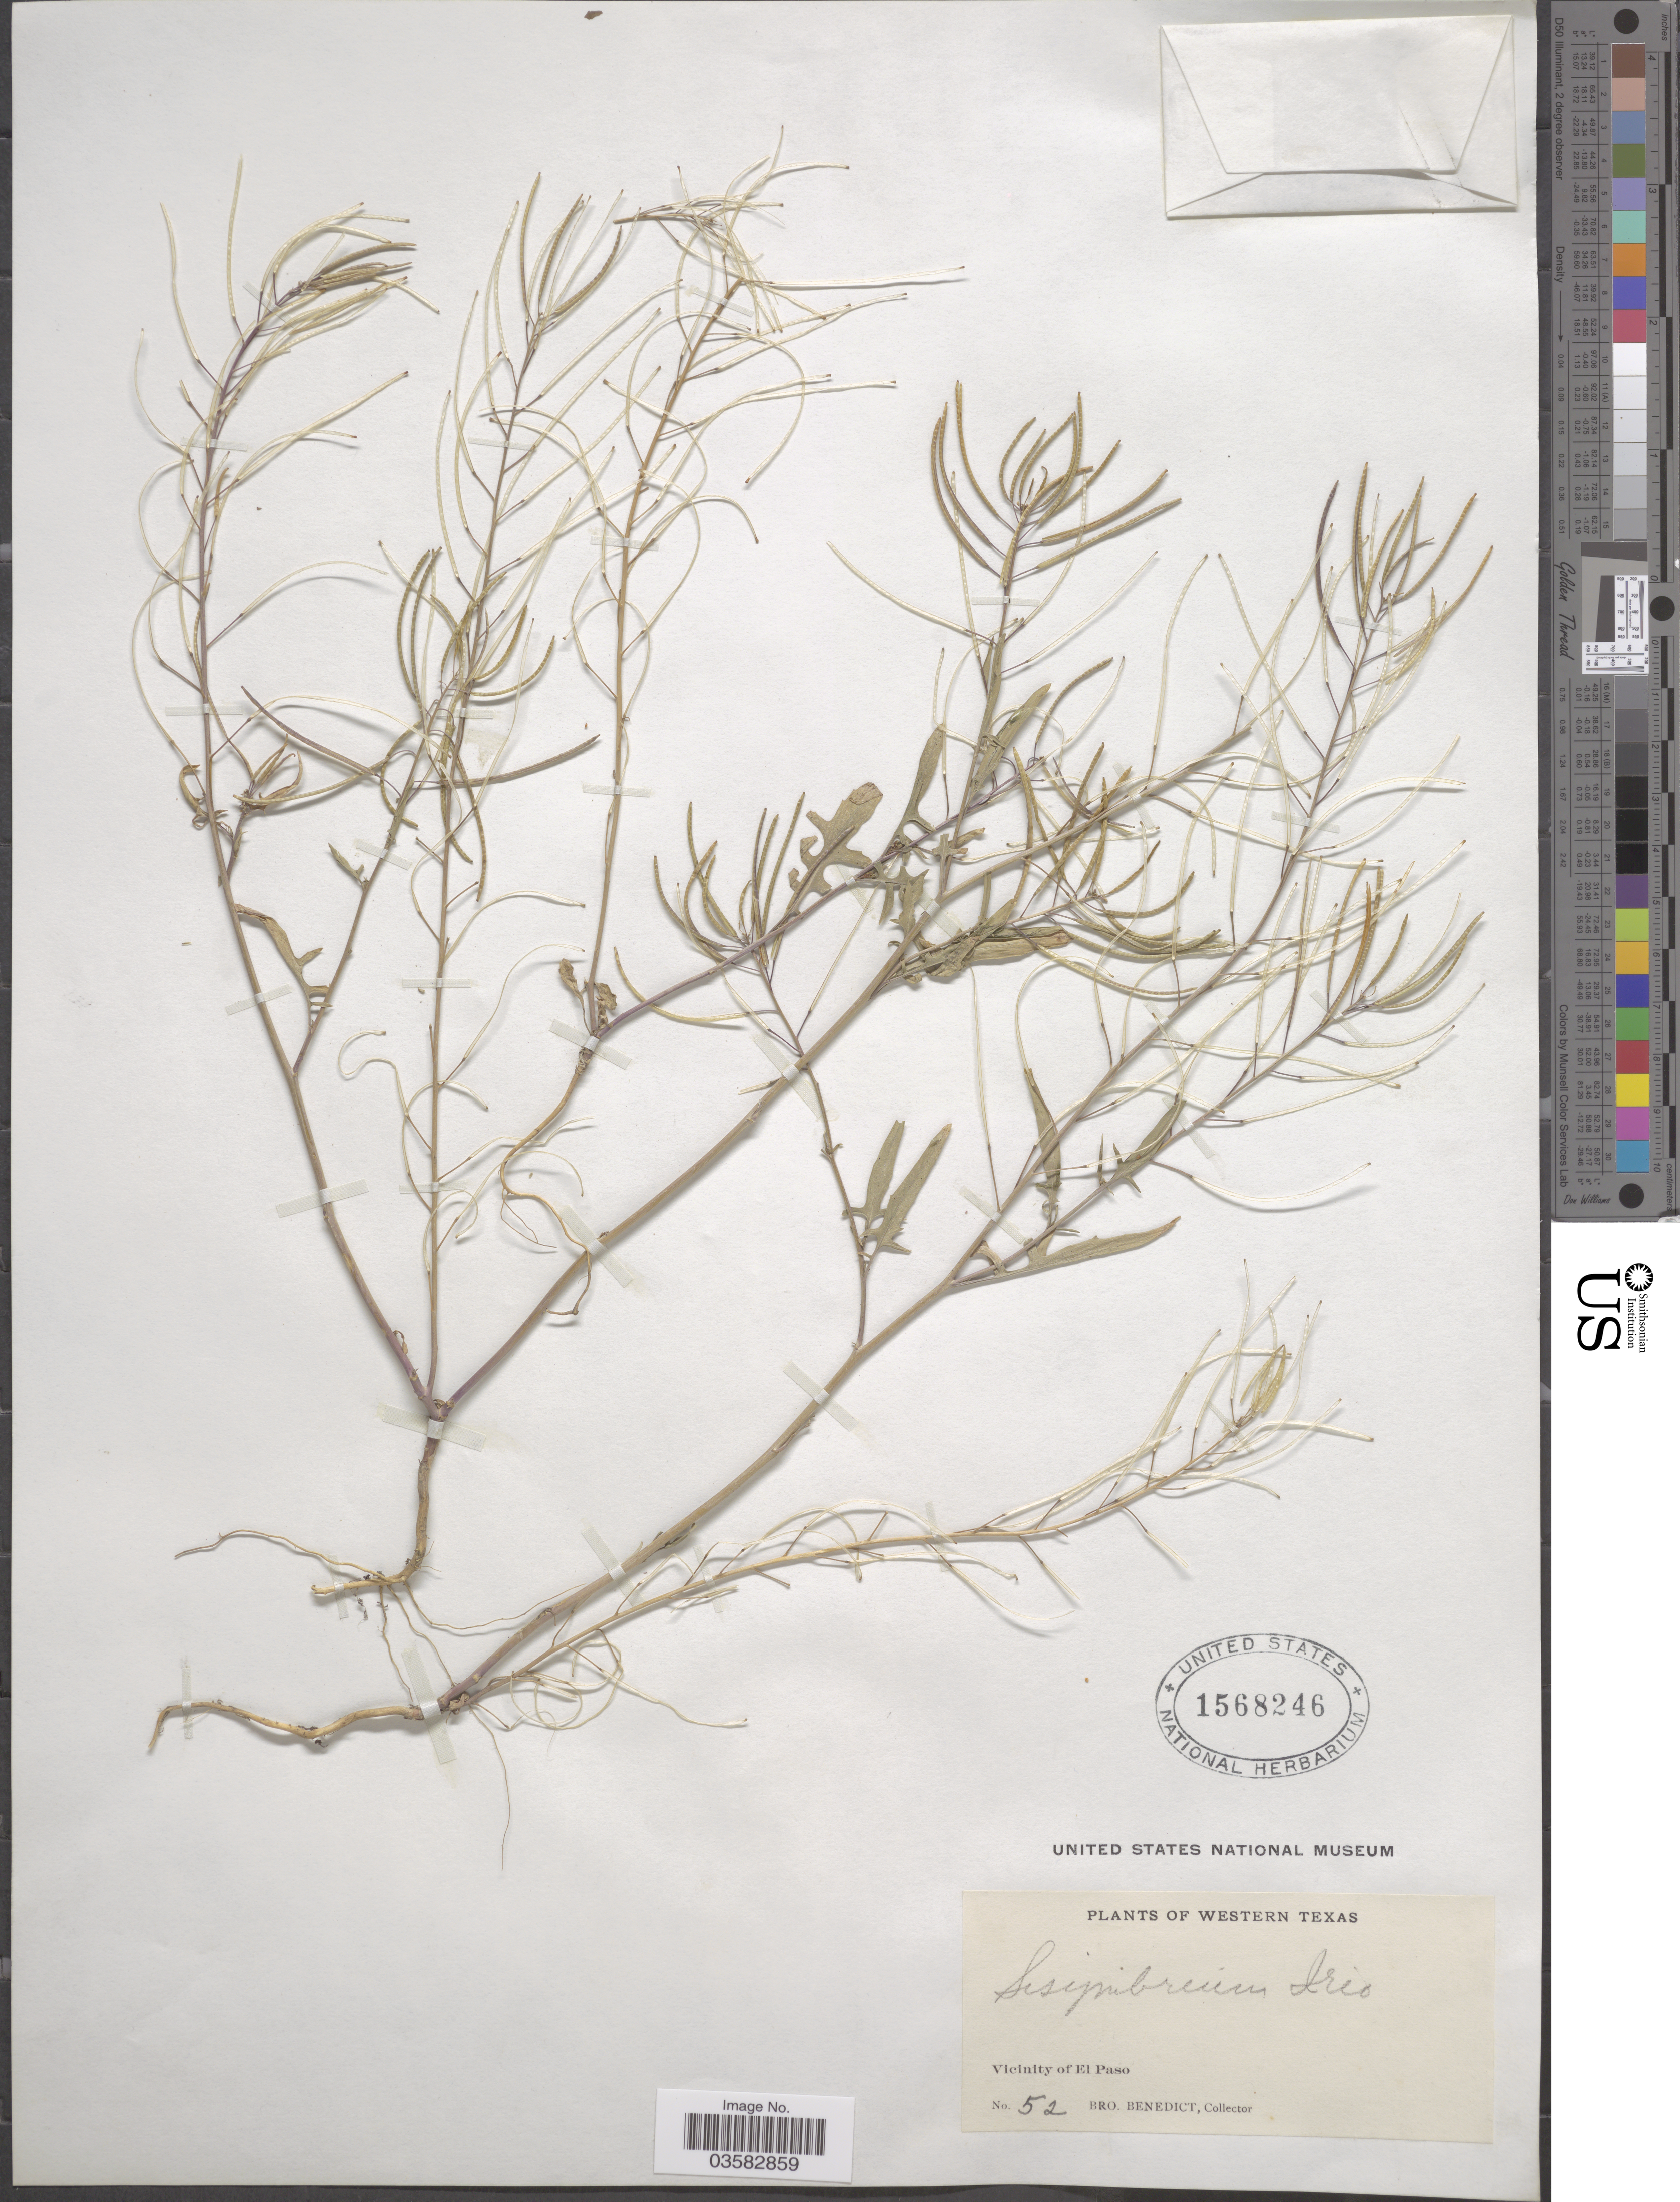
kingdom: Plantae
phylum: Tracheophyta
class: Magnoliopsida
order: Brassicales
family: Brassicaceae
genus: Sisymbrium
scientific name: Sisymbrium irio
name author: L.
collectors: Bro. Benedict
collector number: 52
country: United States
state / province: Texas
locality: Western Texas. Vicinity of El Paso.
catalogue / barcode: US 1568246